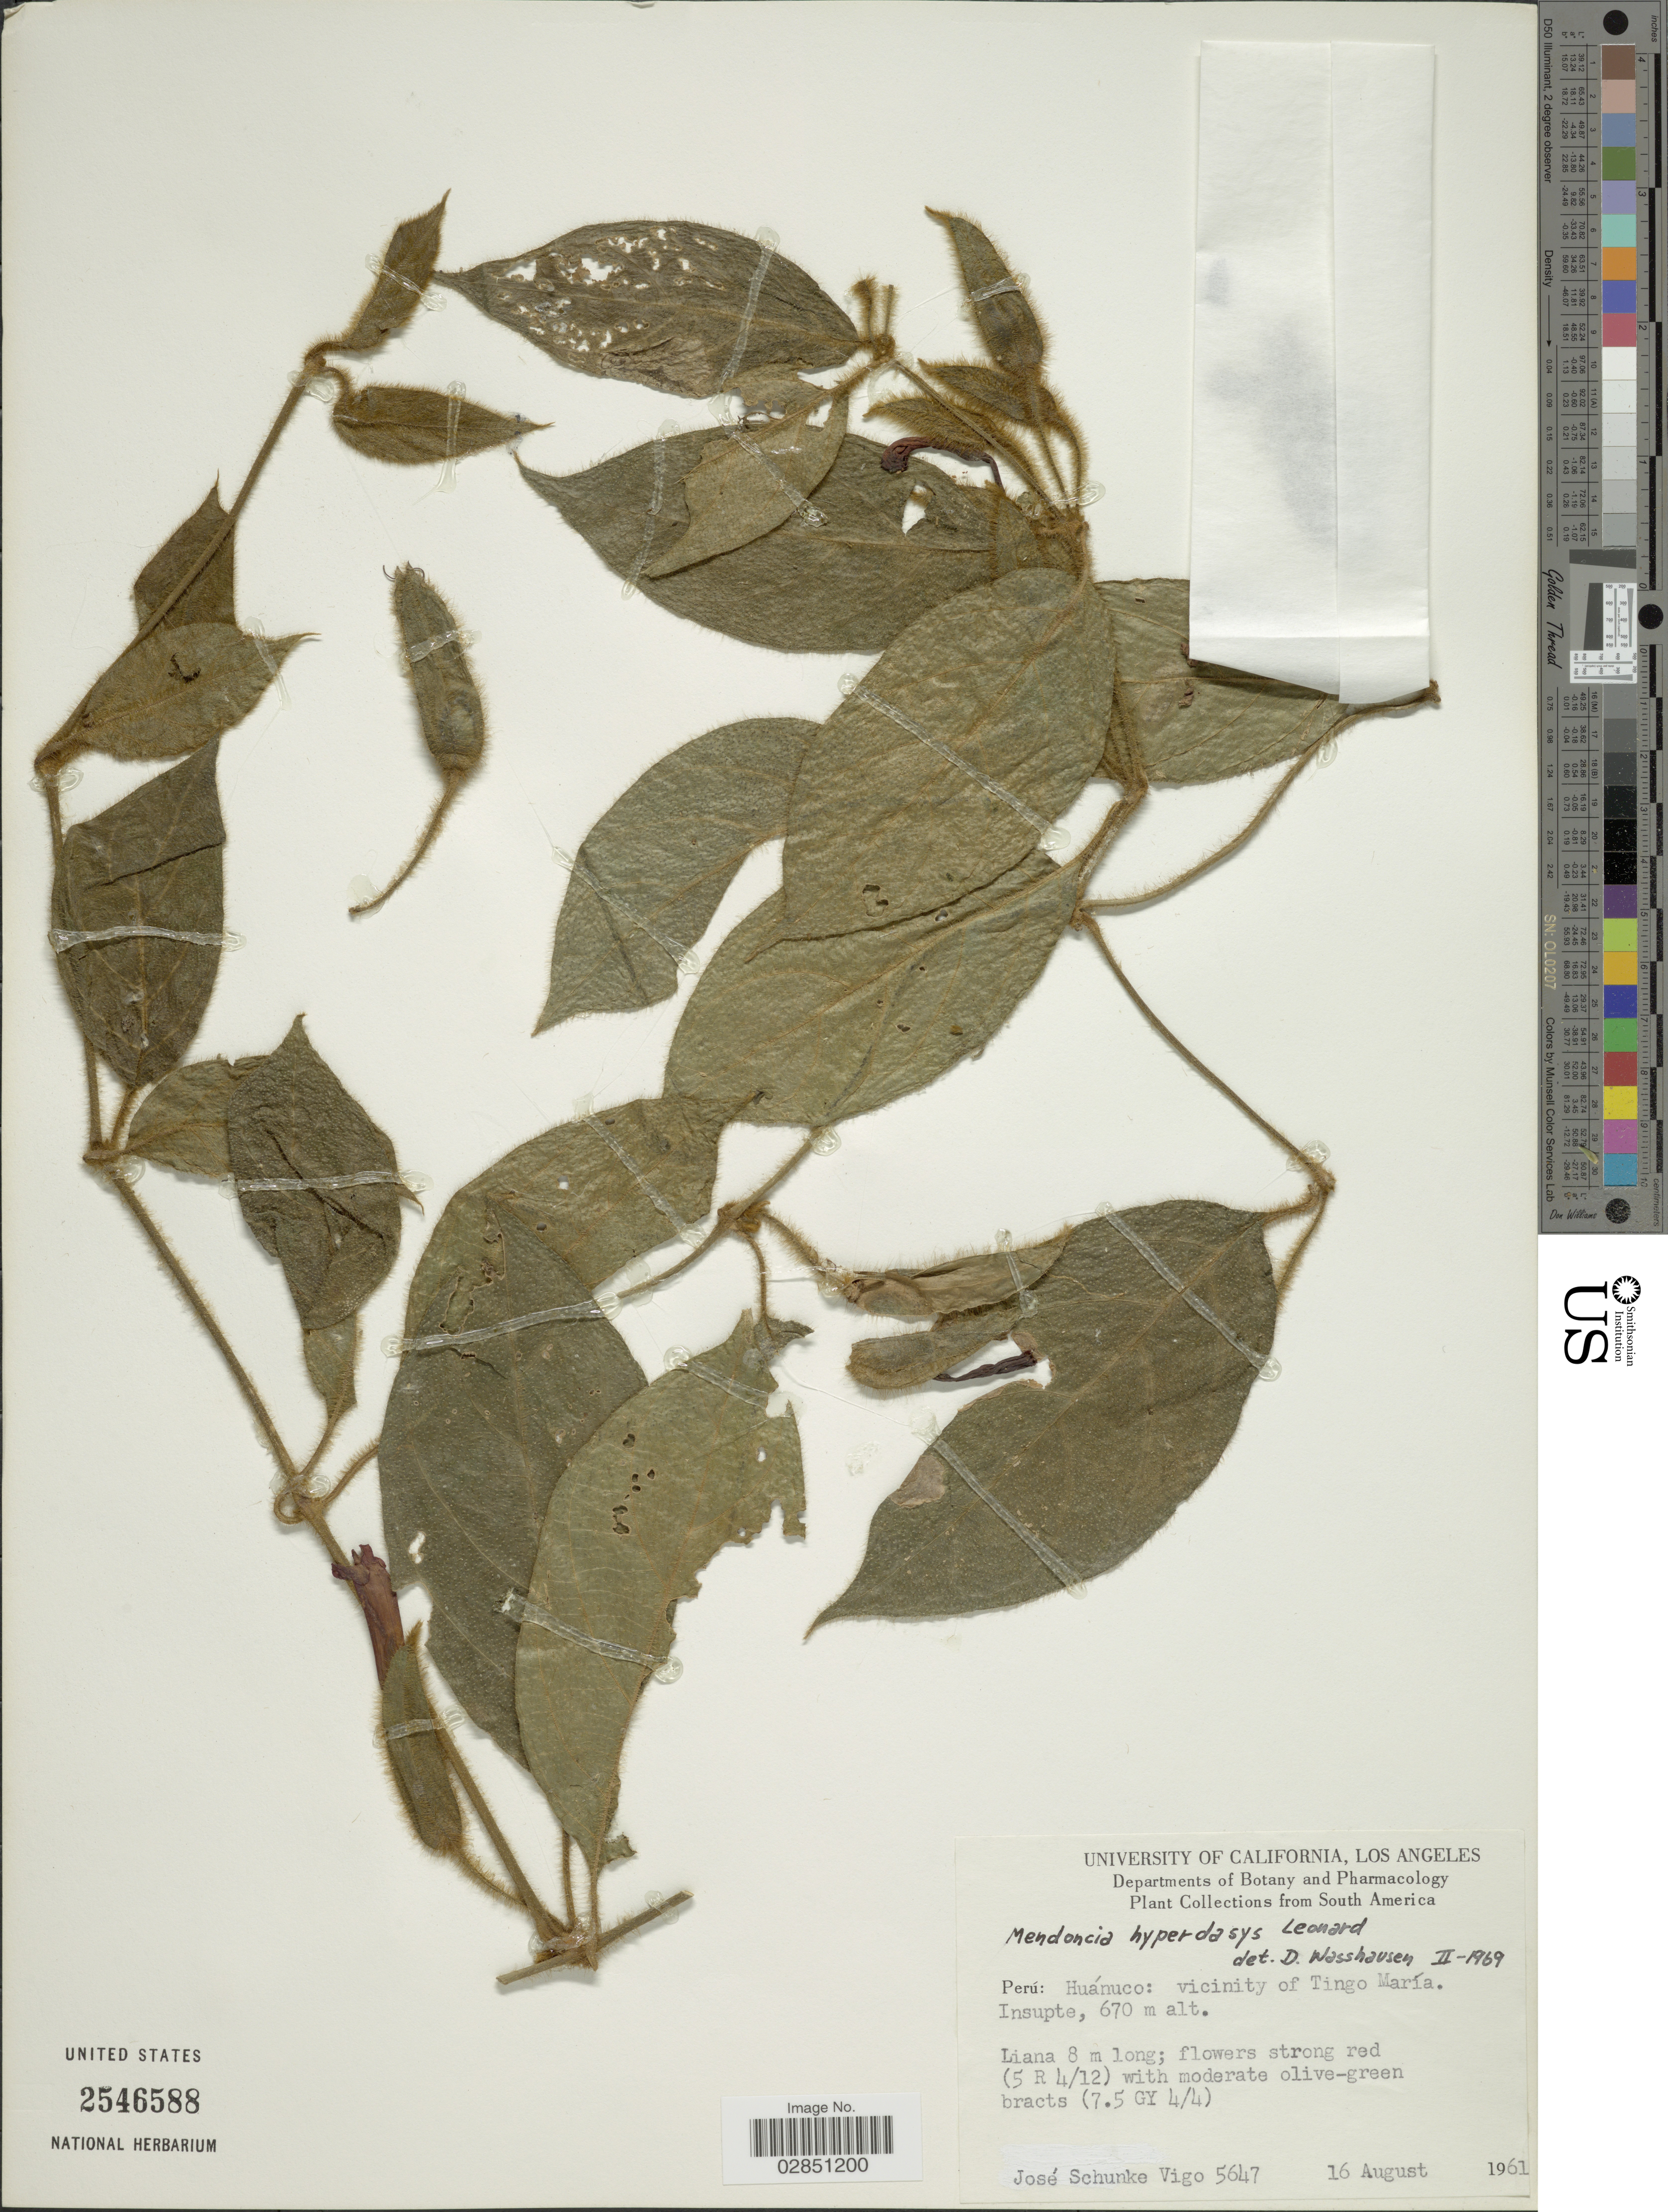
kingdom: Plantae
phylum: Tracheophyta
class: Magnoliopsida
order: Lamiales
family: Acanthaceae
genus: Mendoncia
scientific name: Mendoncia lindavii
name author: Rusby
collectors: J. Schunke Vigo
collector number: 5647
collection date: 1961-08-16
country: Peru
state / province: Huánuco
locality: Vicinity of Tingo María. Insupte.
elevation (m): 670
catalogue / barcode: US 2546588